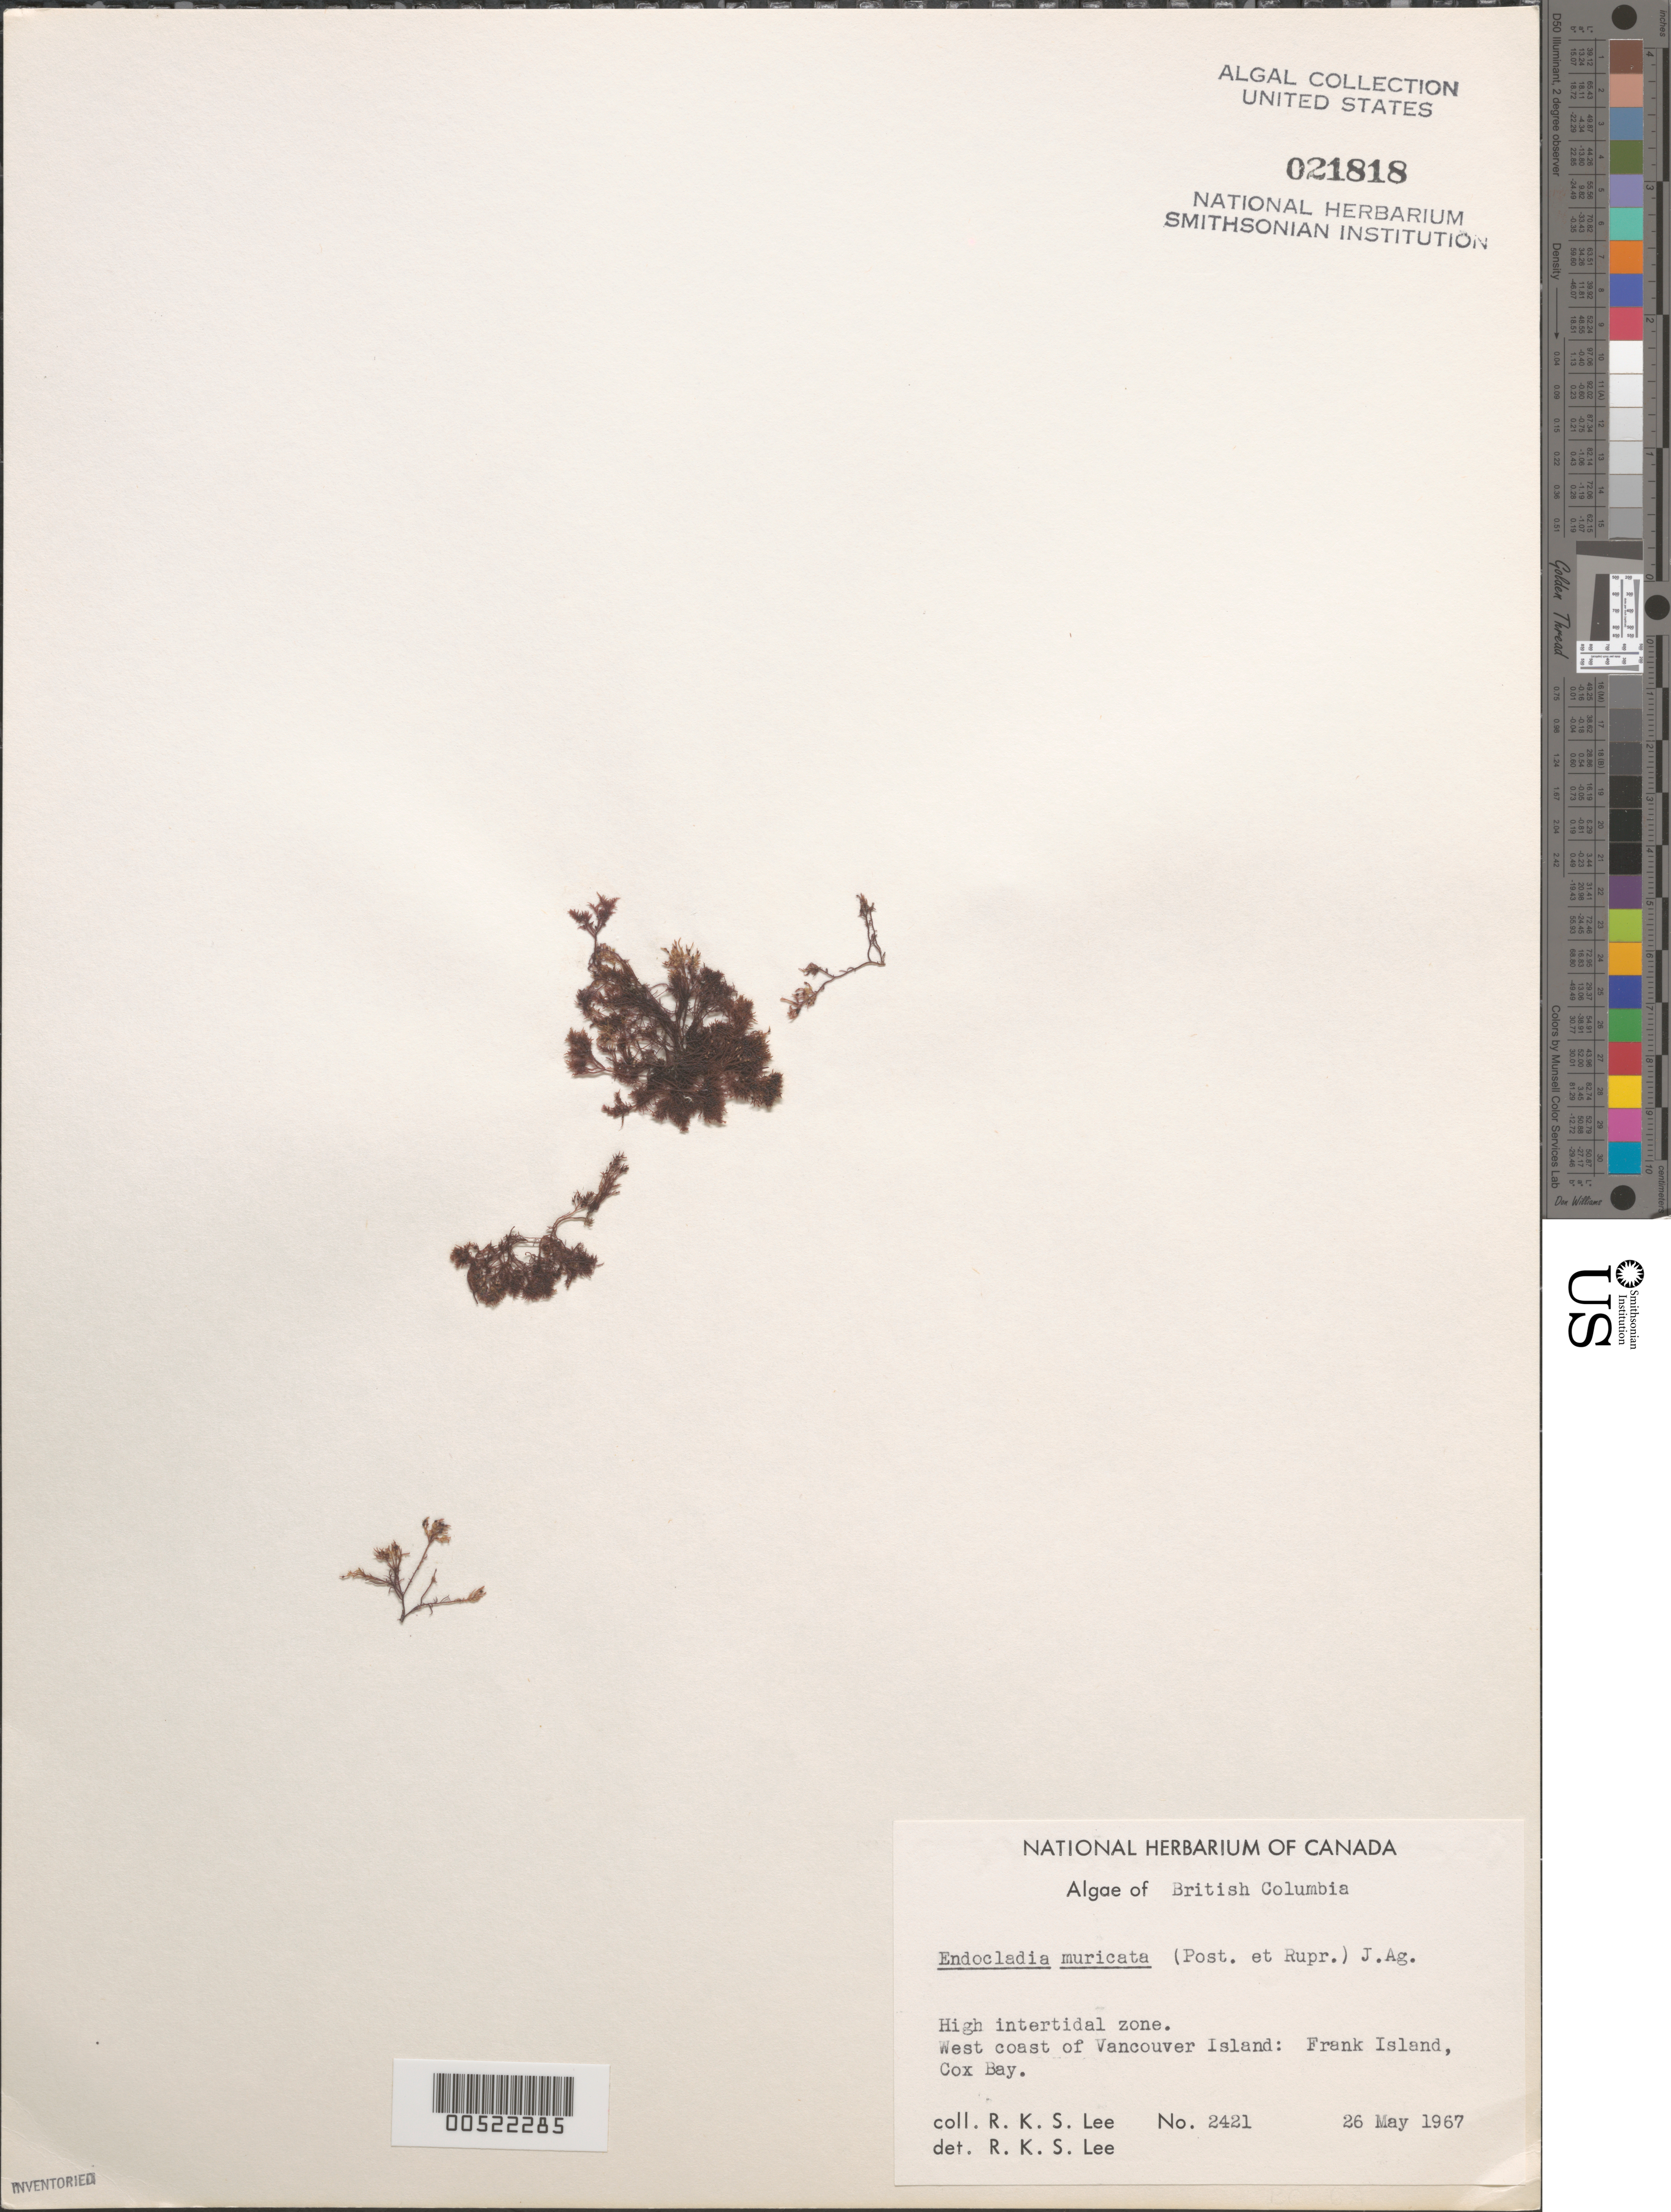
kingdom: Plantae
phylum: Rhodophyta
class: Florideophyceae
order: Gigartinales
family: Endocladiaceae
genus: Endocladia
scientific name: Endocladia muricata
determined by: Lee, R. K. S.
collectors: R. Lee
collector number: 2421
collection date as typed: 26 May 1967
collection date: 1967-05-26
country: Canada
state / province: British Columbia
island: Frank Island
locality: Cox Bay, Vancouver Island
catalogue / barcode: US 21818